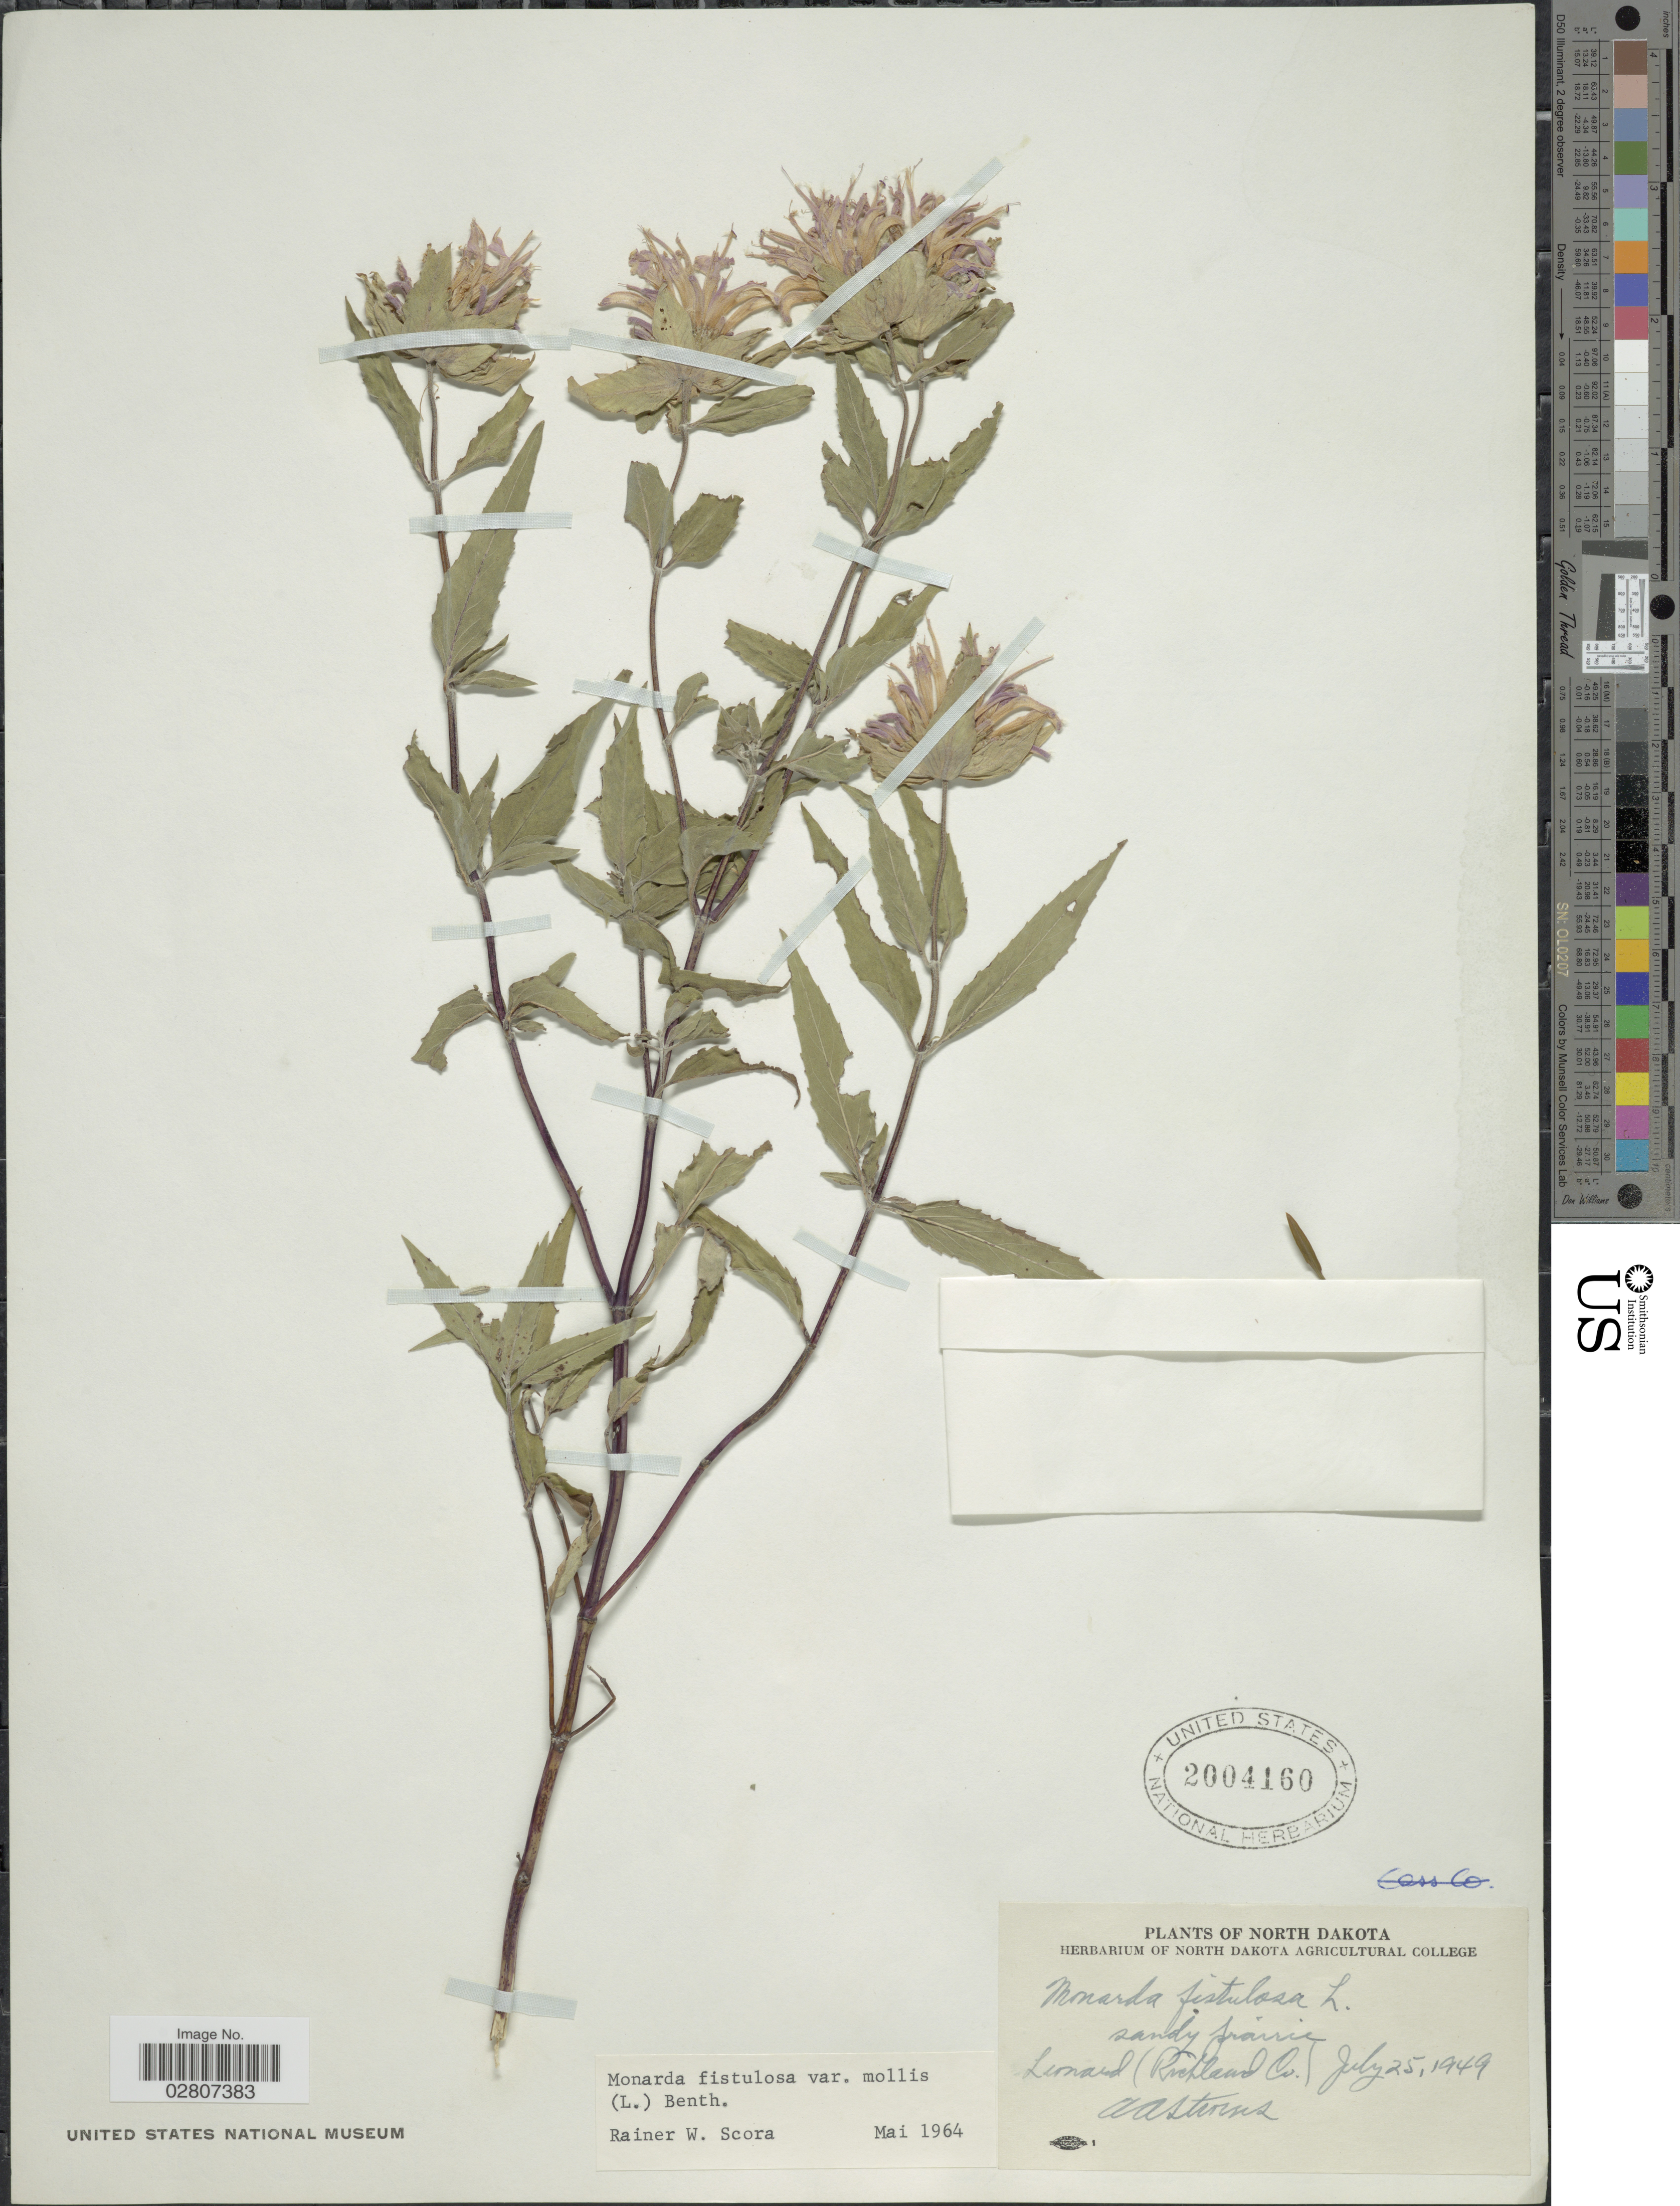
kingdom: Plantae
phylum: Tracheophyta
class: Magnoliopsida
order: Lamiales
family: Lamiaceae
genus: Monarda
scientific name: Monarda fistulosa var. mollis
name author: (L.) L.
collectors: A. Stevens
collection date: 1949-07-25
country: United States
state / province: North Dakota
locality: Leonard (Richland Co.).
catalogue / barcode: US 2004160